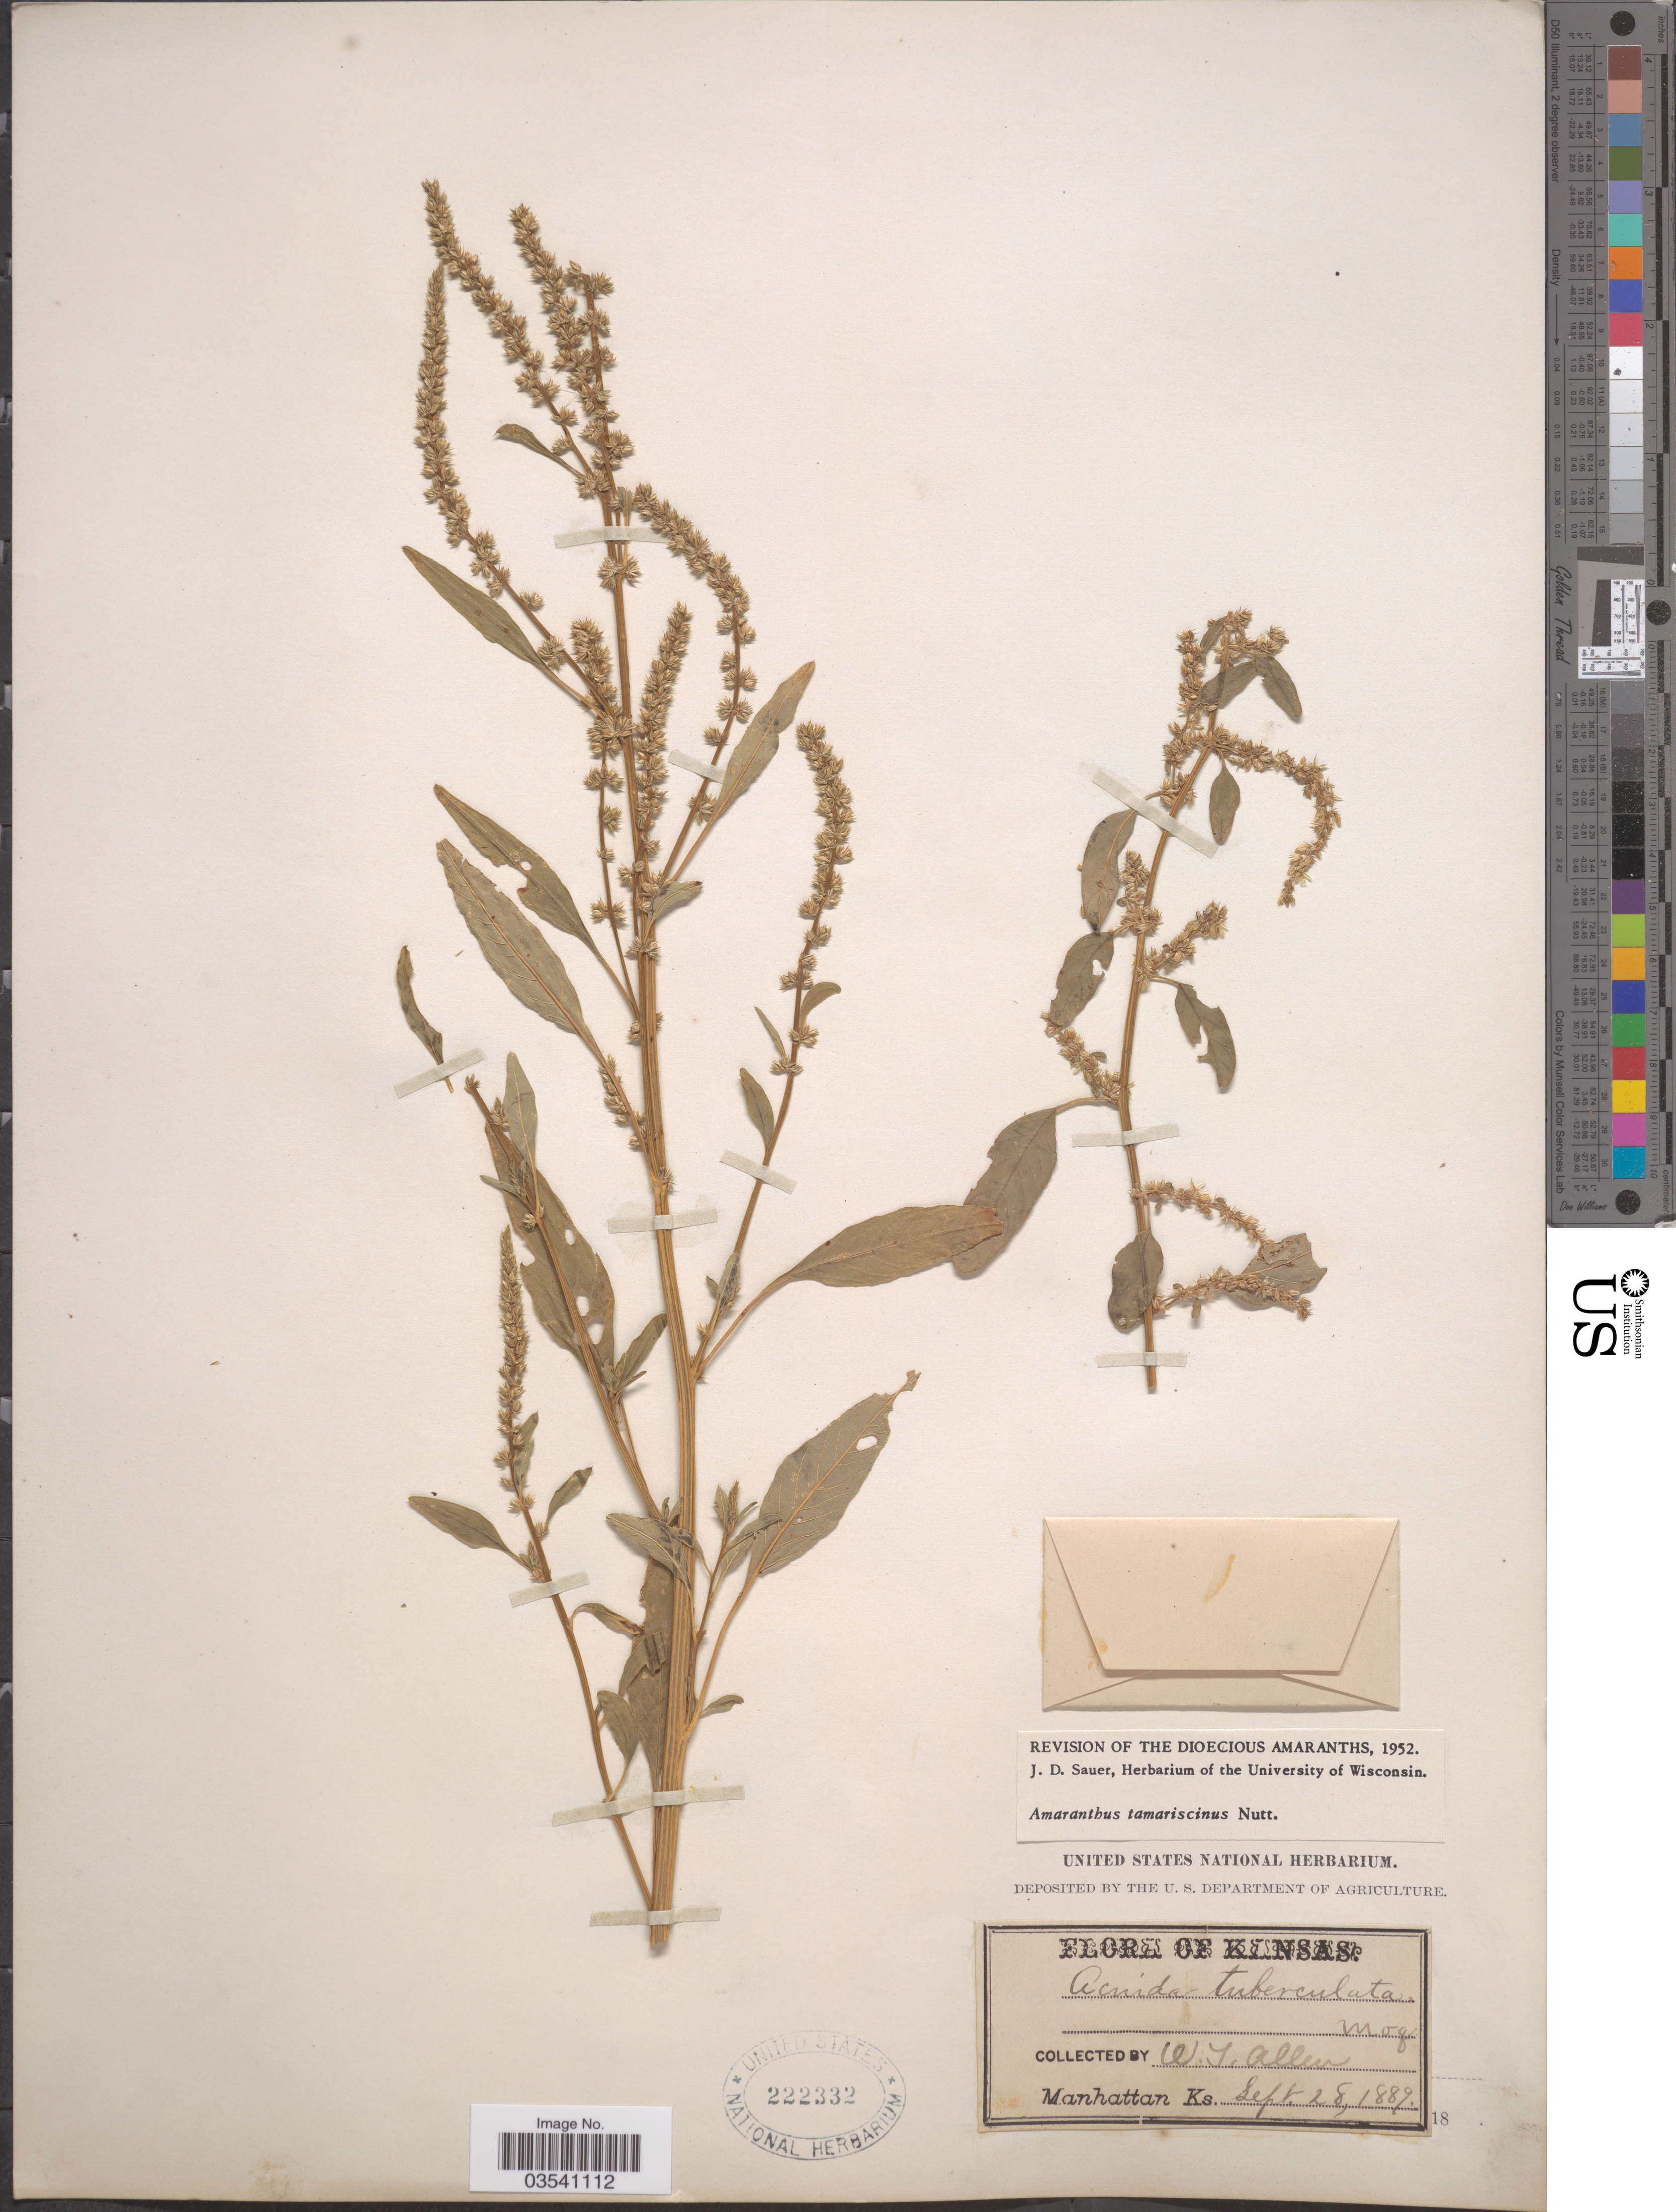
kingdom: Plantae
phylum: Tracheophyta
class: Magnoliopsida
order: Caryophyllales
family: Amaranthaceae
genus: Amaranthus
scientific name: Amaranthus tamariscinus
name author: Nutt.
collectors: W. Allen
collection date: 1889-09-28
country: United States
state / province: Kansas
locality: Manhattan.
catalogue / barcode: US 222332